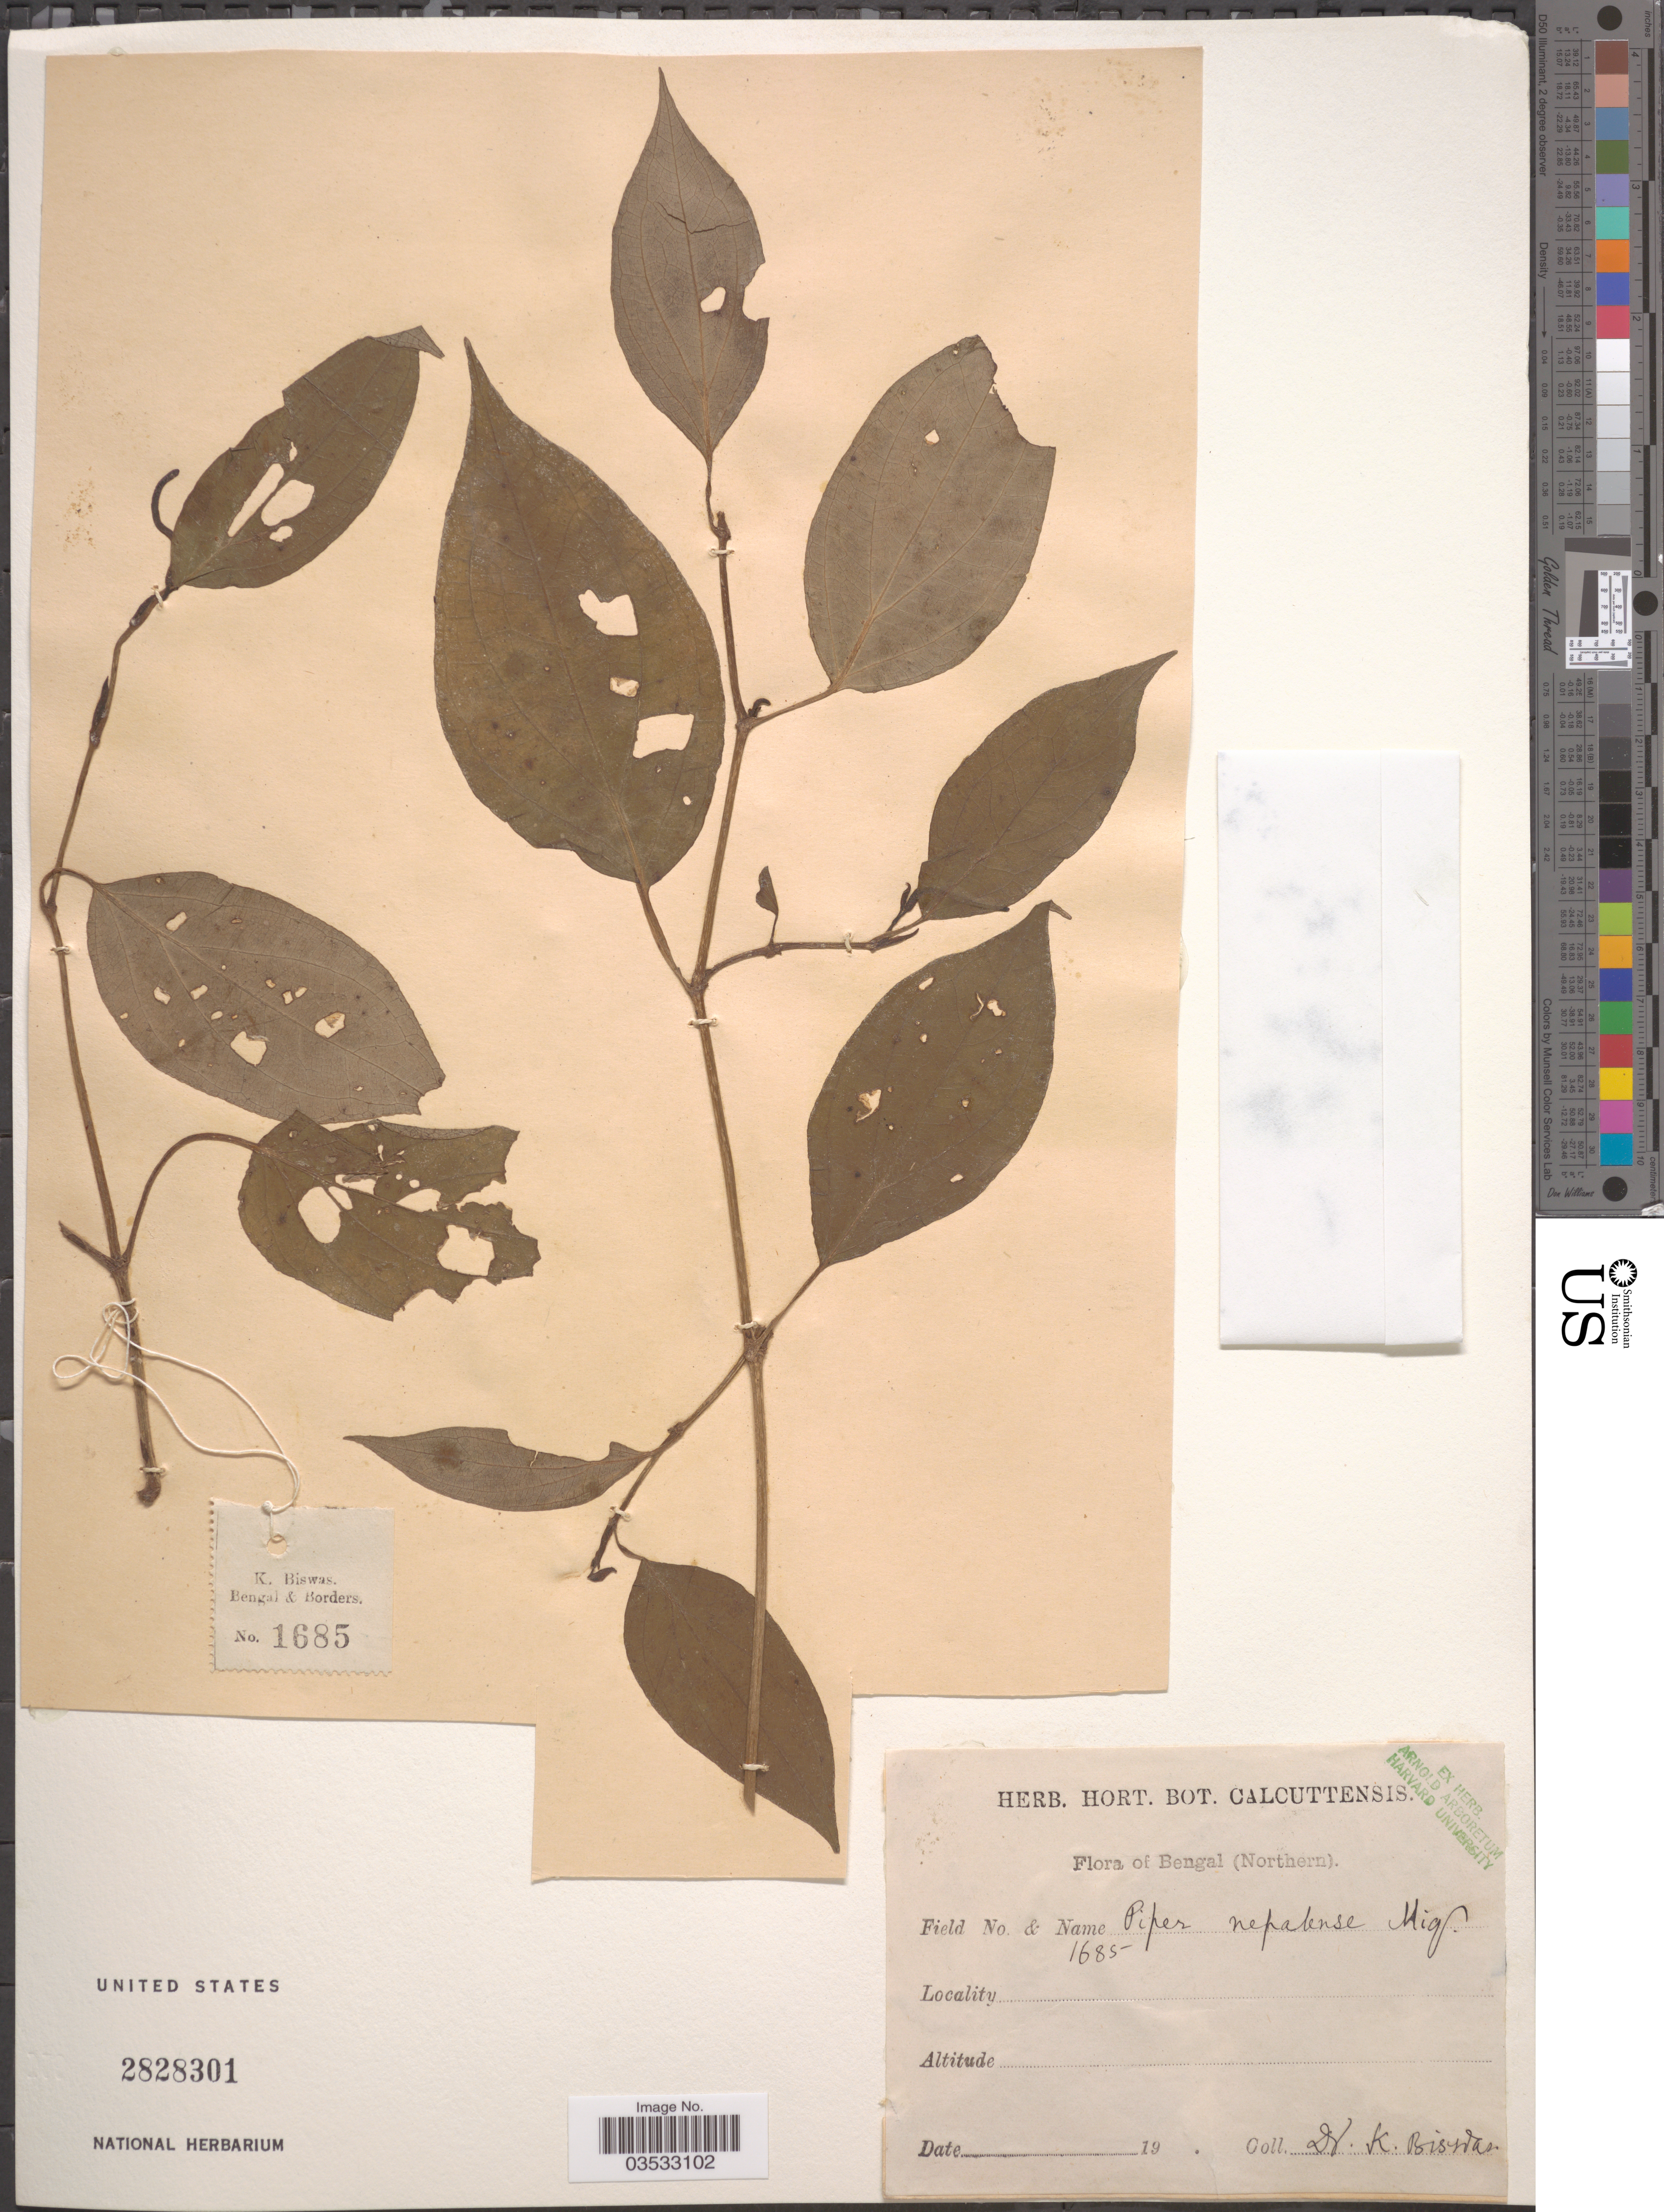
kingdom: Plantae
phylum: Tracheophyta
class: Magnoliopsida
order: Piperales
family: Piperaceae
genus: Piper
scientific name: Piper nepalense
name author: Miq.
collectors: K. Biswas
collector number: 1685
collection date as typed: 19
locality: Bengal (Northern).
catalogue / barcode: US 2828301